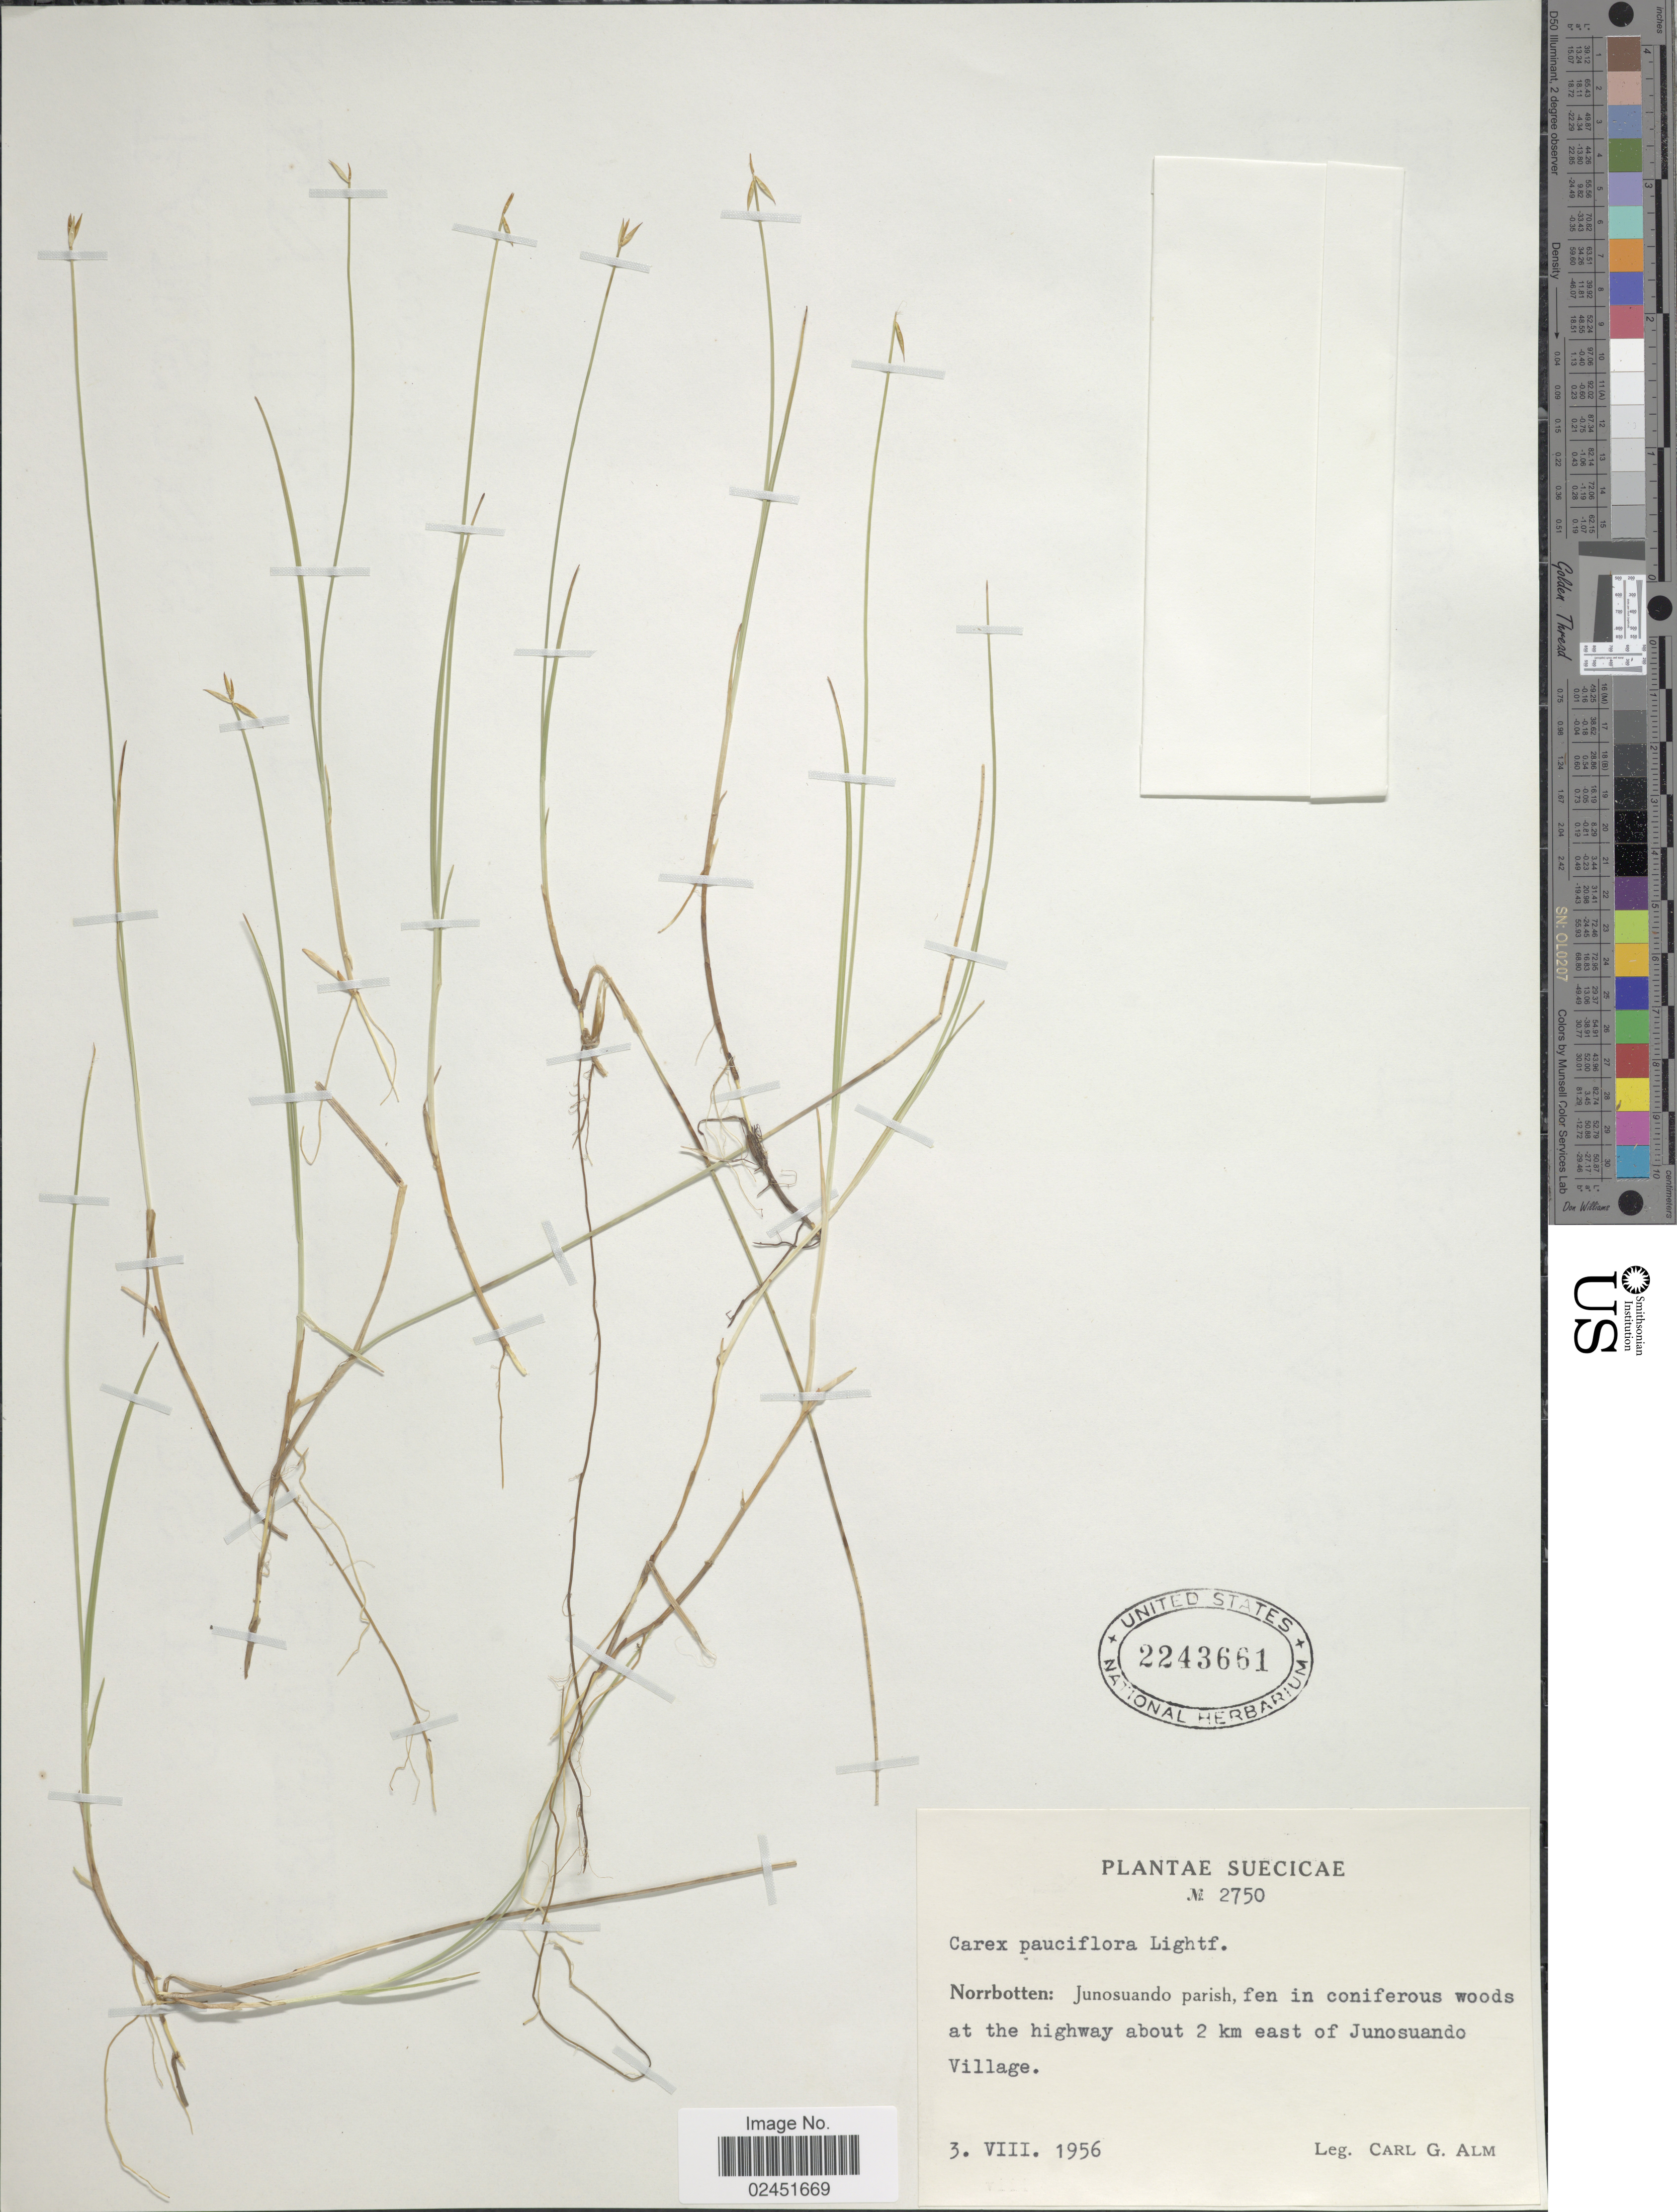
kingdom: Plantae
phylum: Tracheophyta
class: Liliopsida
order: Poales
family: Cyperaceae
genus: Carex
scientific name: Carex pauciflora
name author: Lightf.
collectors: C. G. Alm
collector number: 2750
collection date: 1956-08-03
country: Sweden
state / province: Norrbotten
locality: Suecicae. Norrbotten: Junosuando parish, fen in coniferous woods at the highway about 2 km east of Junosuando Village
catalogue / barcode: US 2243661